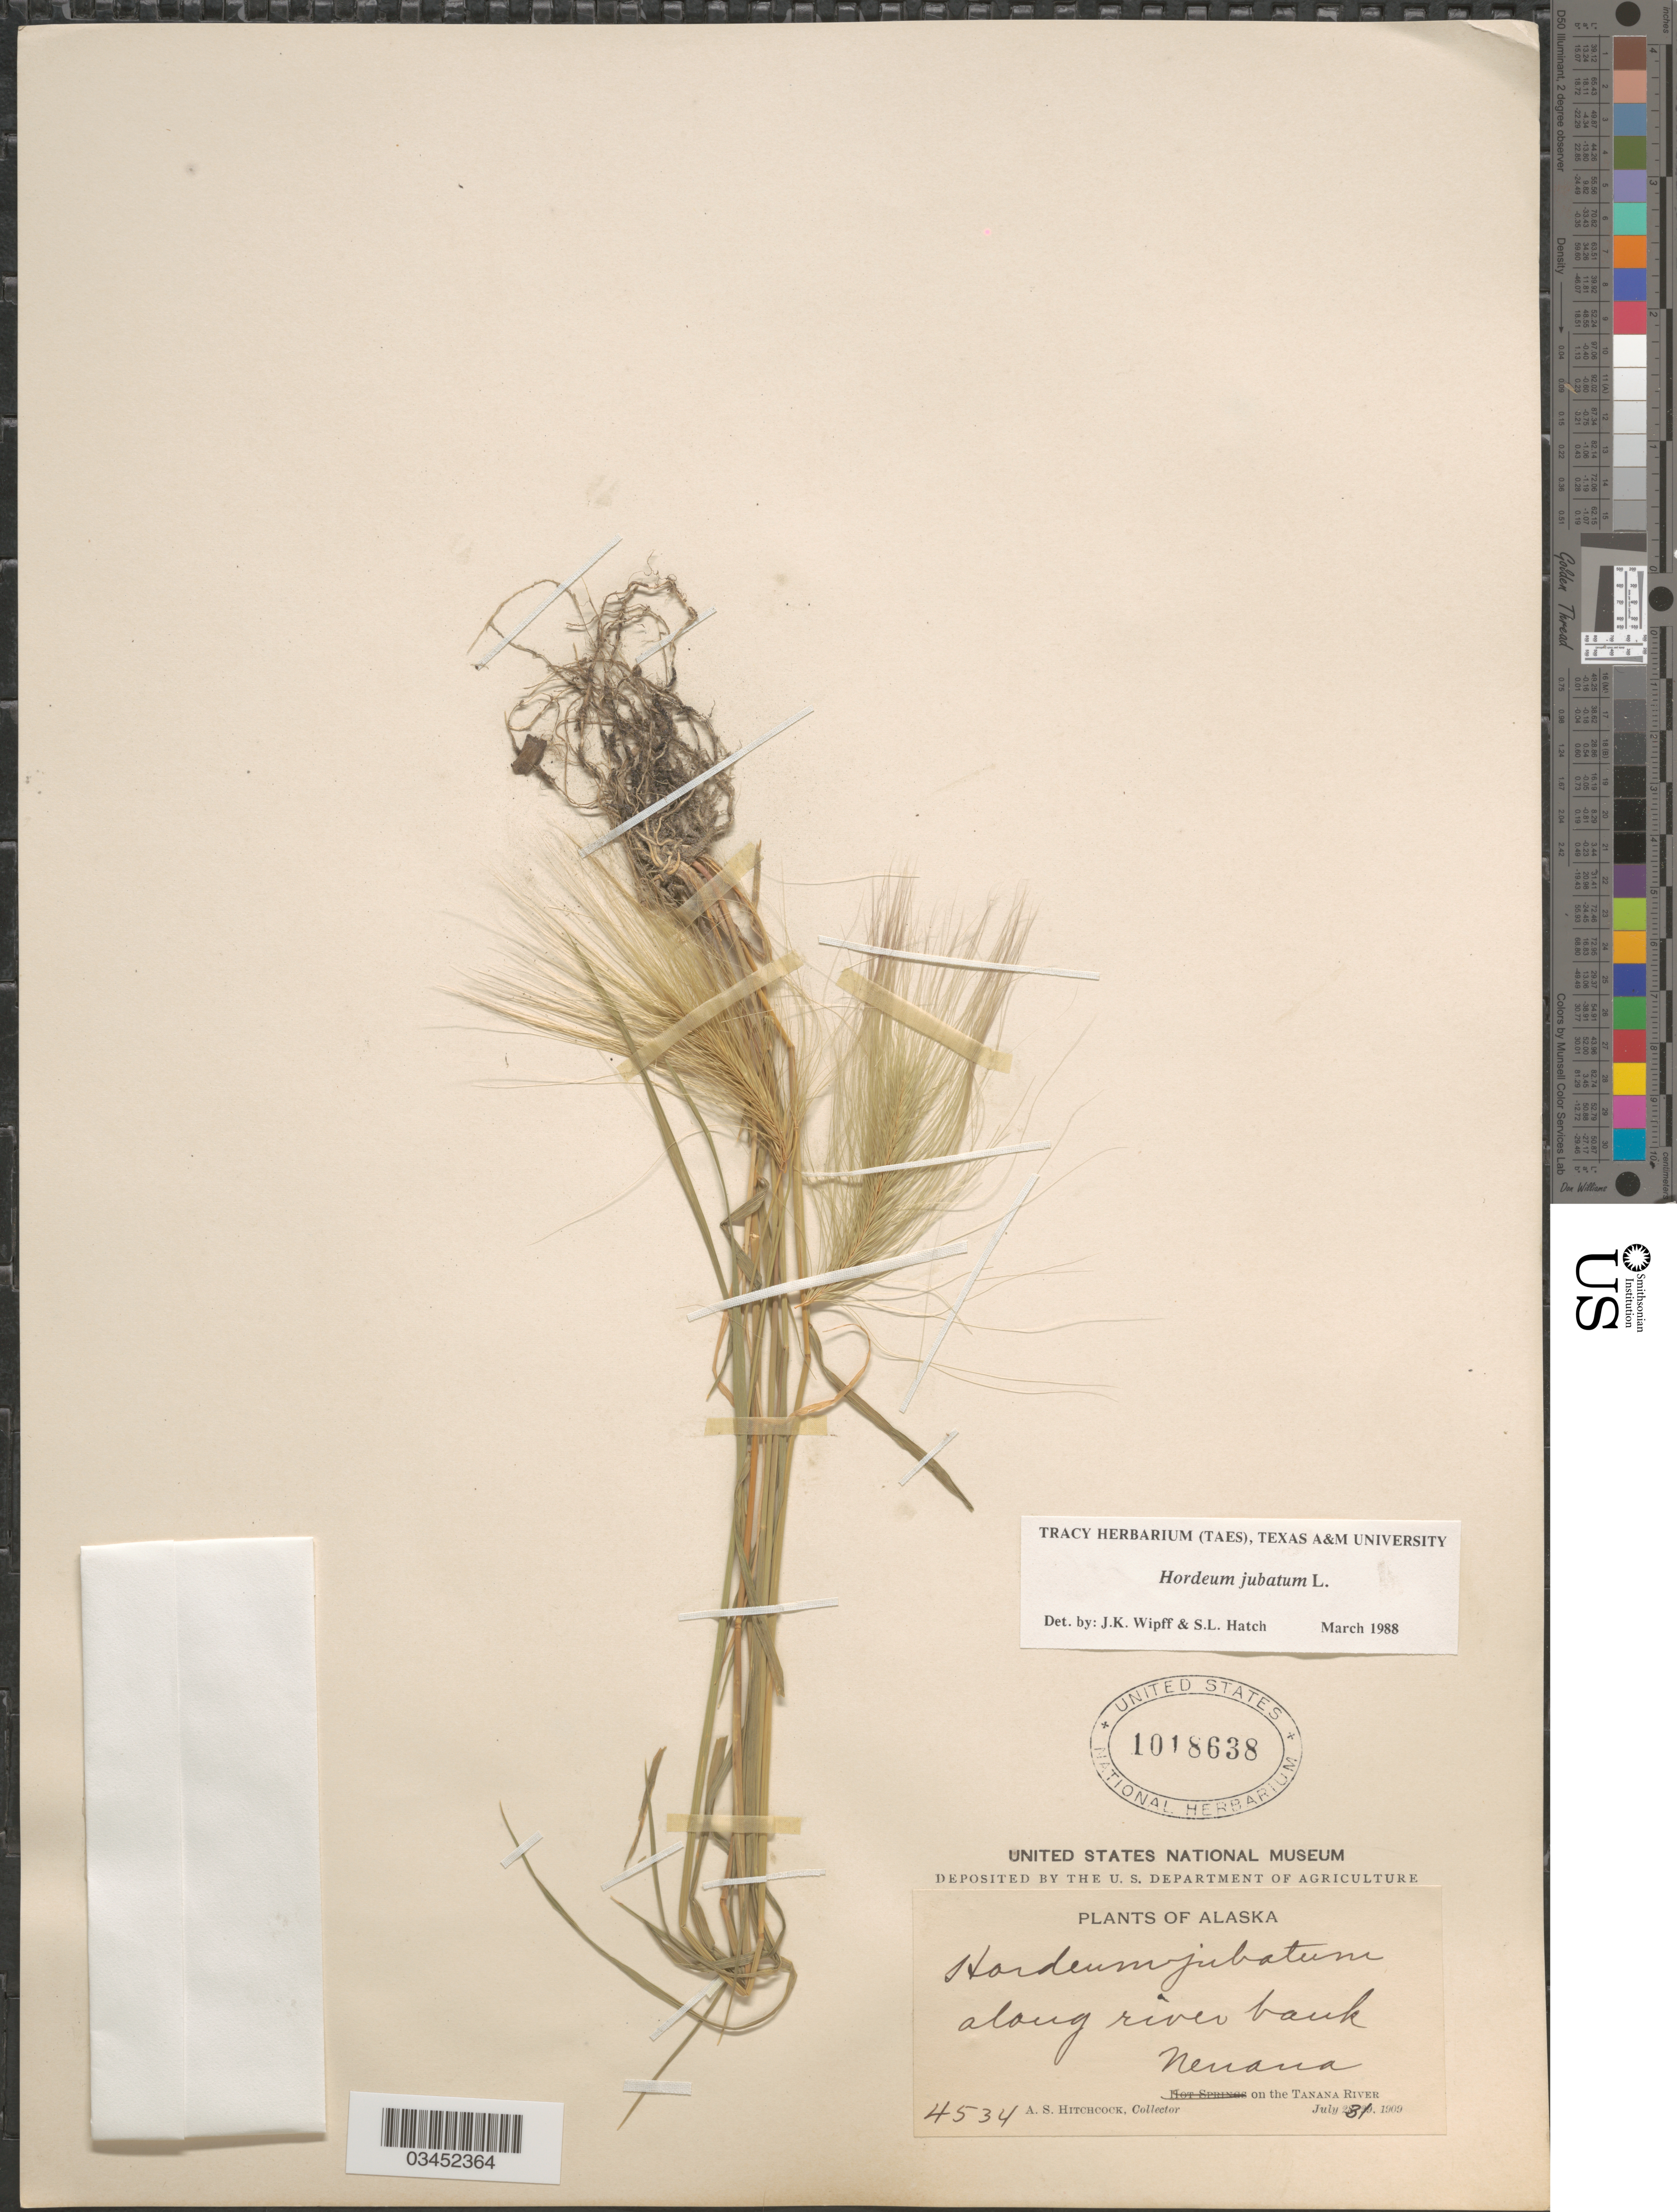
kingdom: Plantae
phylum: Tracheophyta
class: Liliopsida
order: Poales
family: Poaceae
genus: Hordeum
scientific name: Hordeum jubatum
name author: L.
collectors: A. S. Hitchcock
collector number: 4534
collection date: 1909-07-31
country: United States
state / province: Alaska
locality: Along river bank. Nenana on the Tanana River.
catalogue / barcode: US 1018638